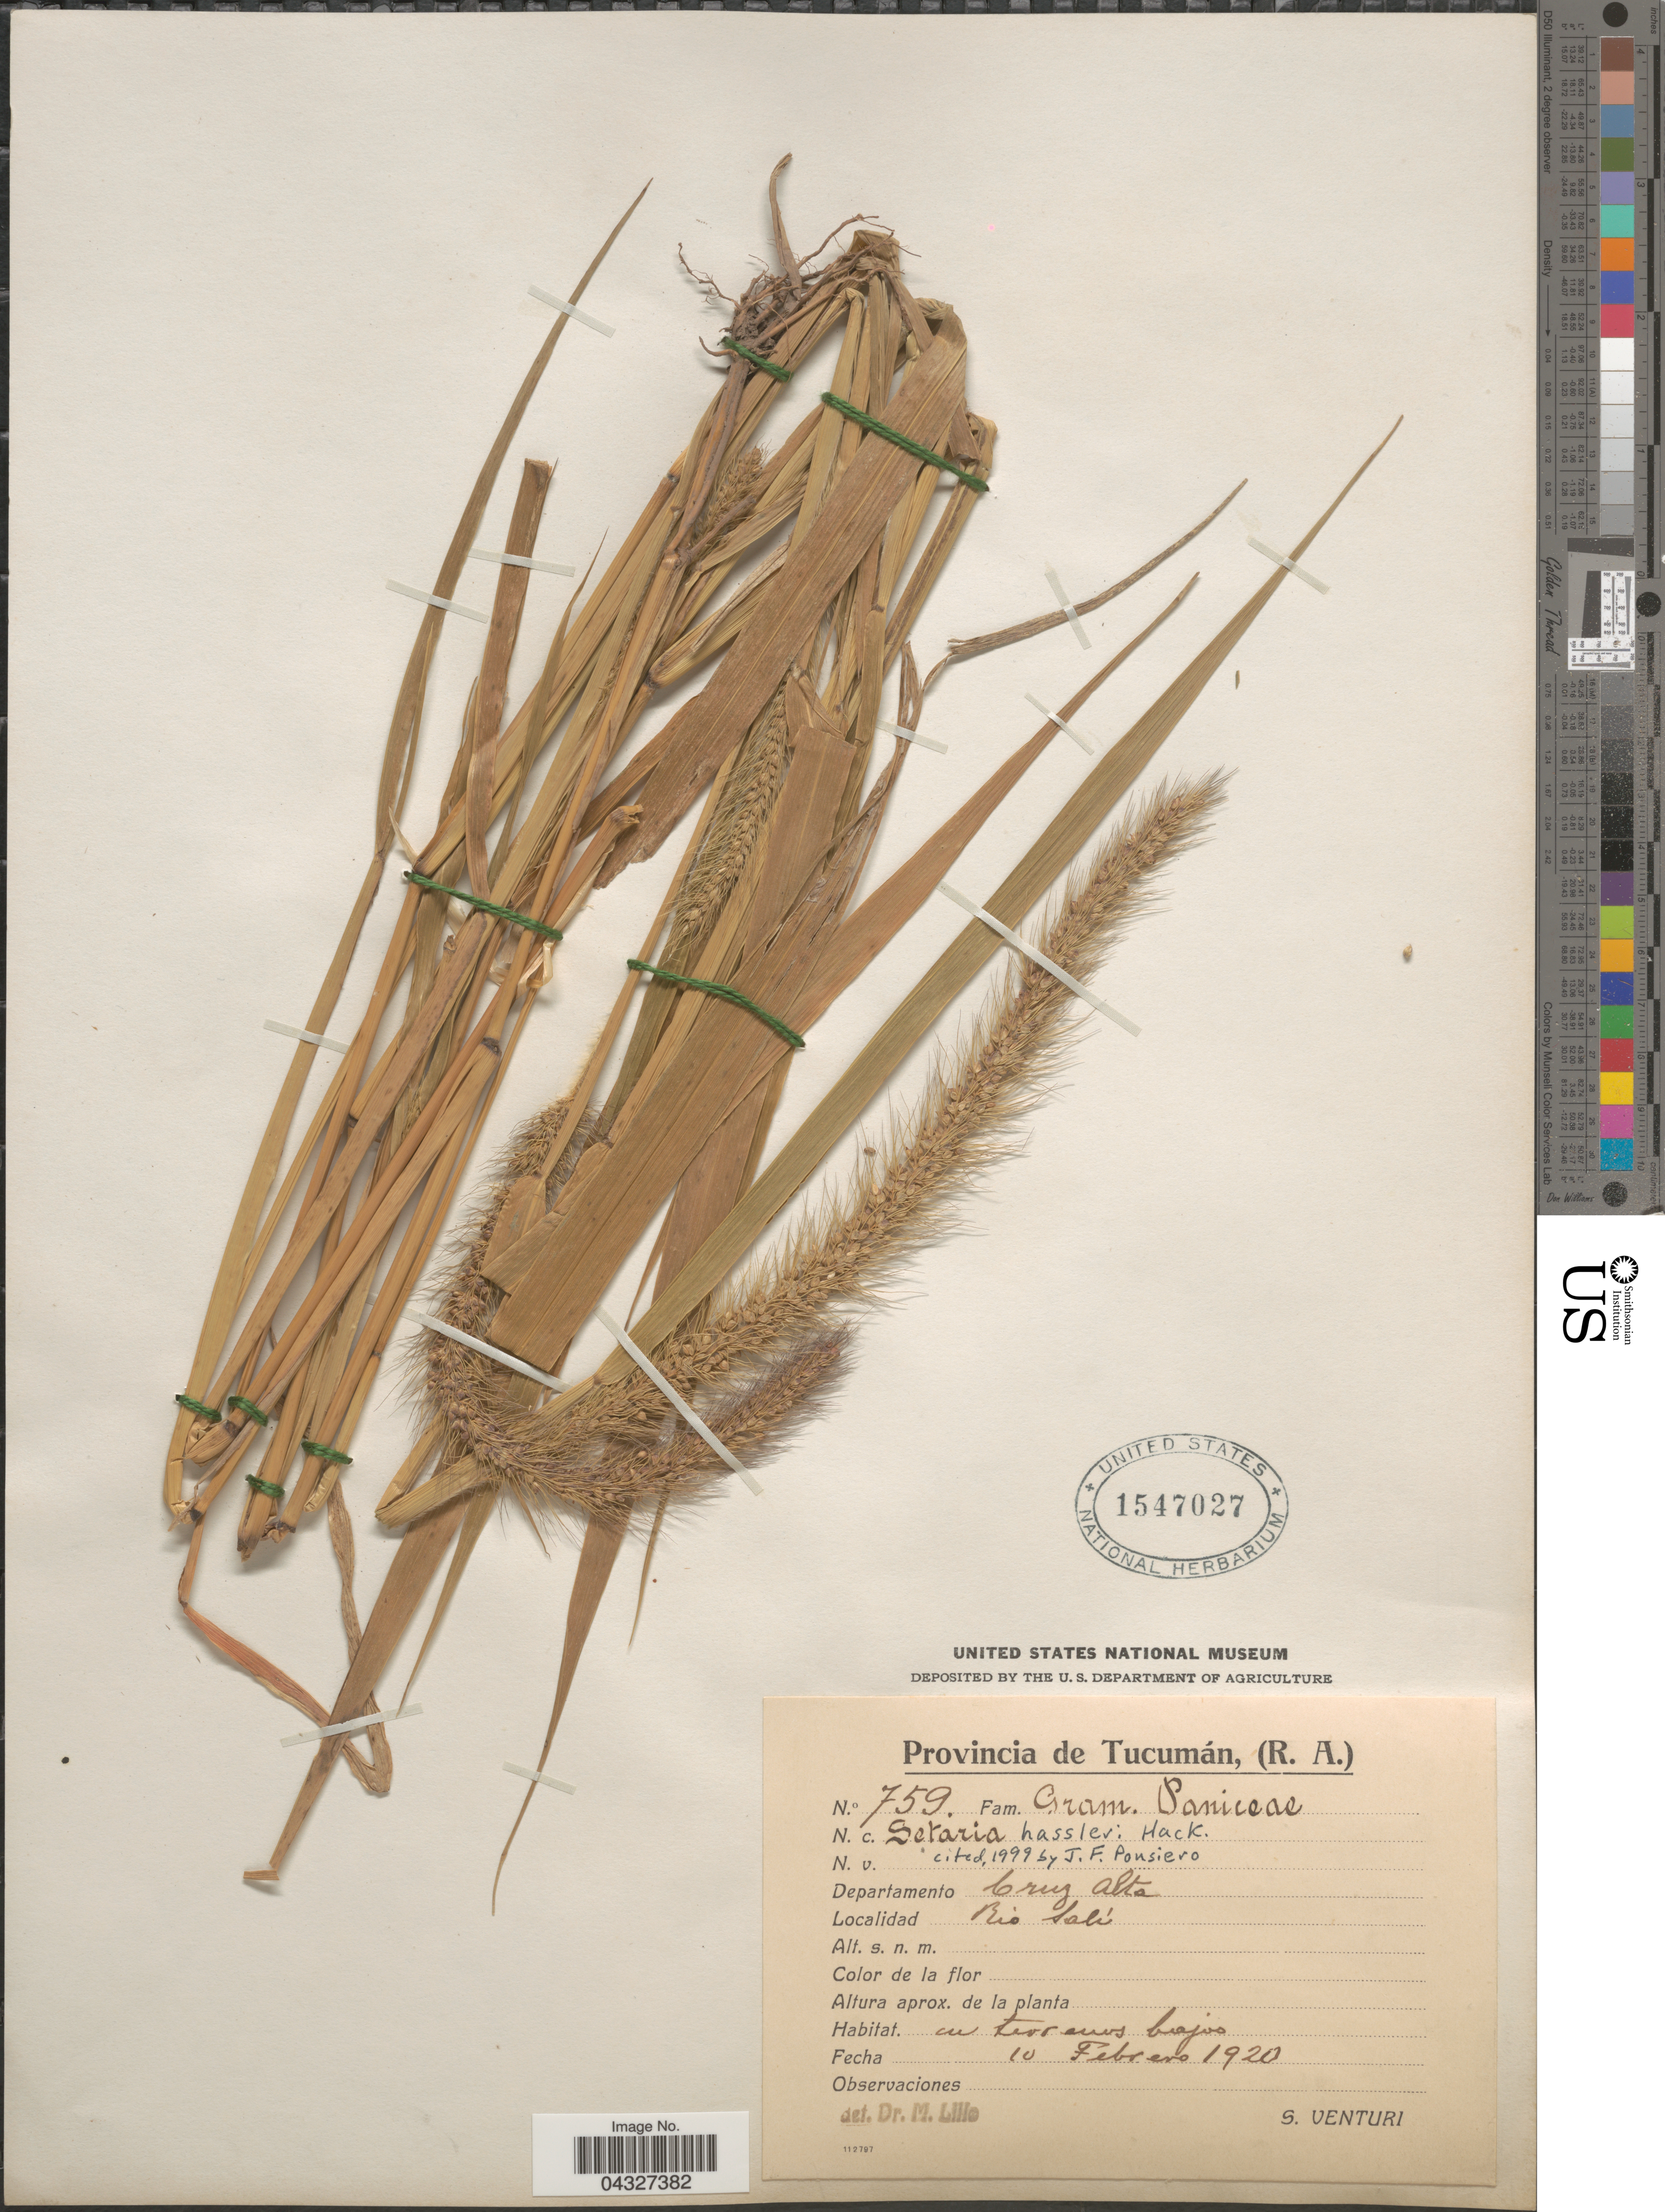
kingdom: Plantae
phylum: Tracheophyta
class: Liliopsida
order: Poales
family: Poaceae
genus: Setaria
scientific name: Setaria hassleri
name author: Hack. in Chodat & Hassl.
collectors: S. Venturi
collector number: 759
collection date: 1920-02-10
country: Argentina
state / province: Tucuman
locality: Departamento Cruz Alta. Rio Salí.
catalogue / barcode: US 1547027